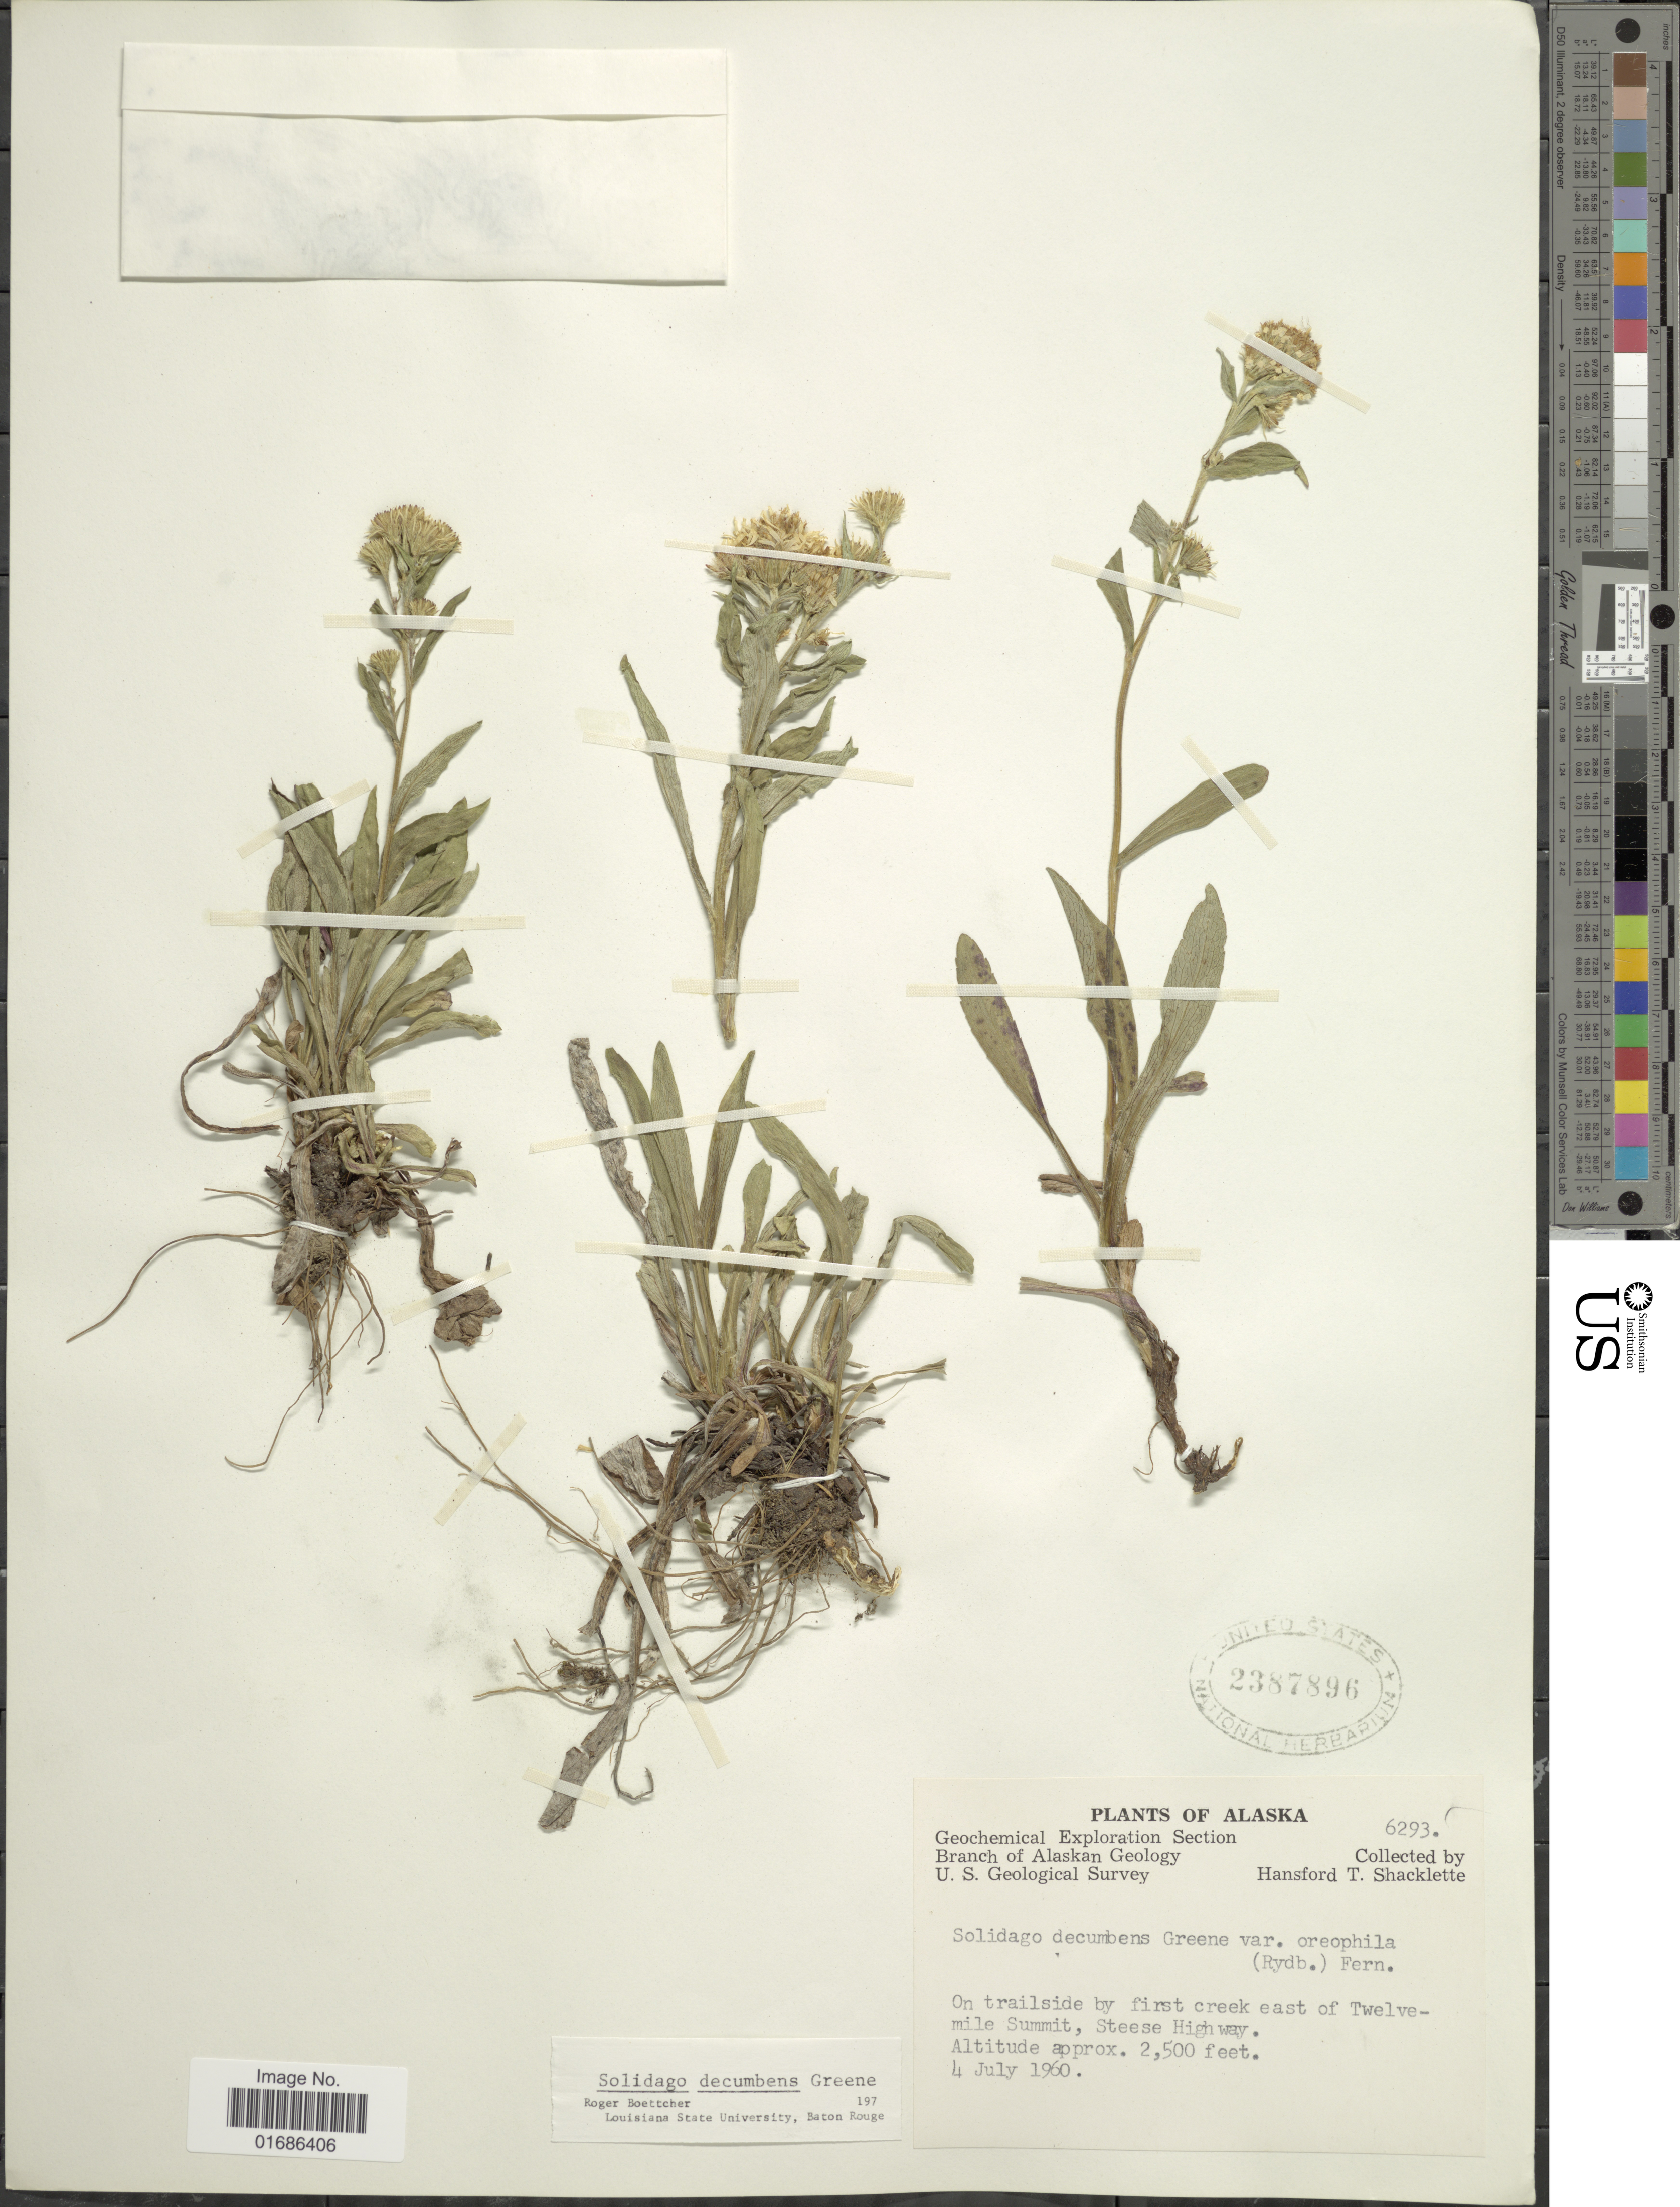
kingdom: Plantae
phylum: Tracheophyta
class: Magnoliopsida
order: Asterales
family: Asteraceae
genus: Solidago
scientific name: Solidago decumbens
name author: Greene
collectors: H. Shacklette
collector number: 6293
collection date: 1960-07-04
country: United States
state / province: Alaska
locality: On trailside by first creek east of Twelvemile Summit, Steede Highway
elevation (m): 762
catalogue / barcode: US 2387896